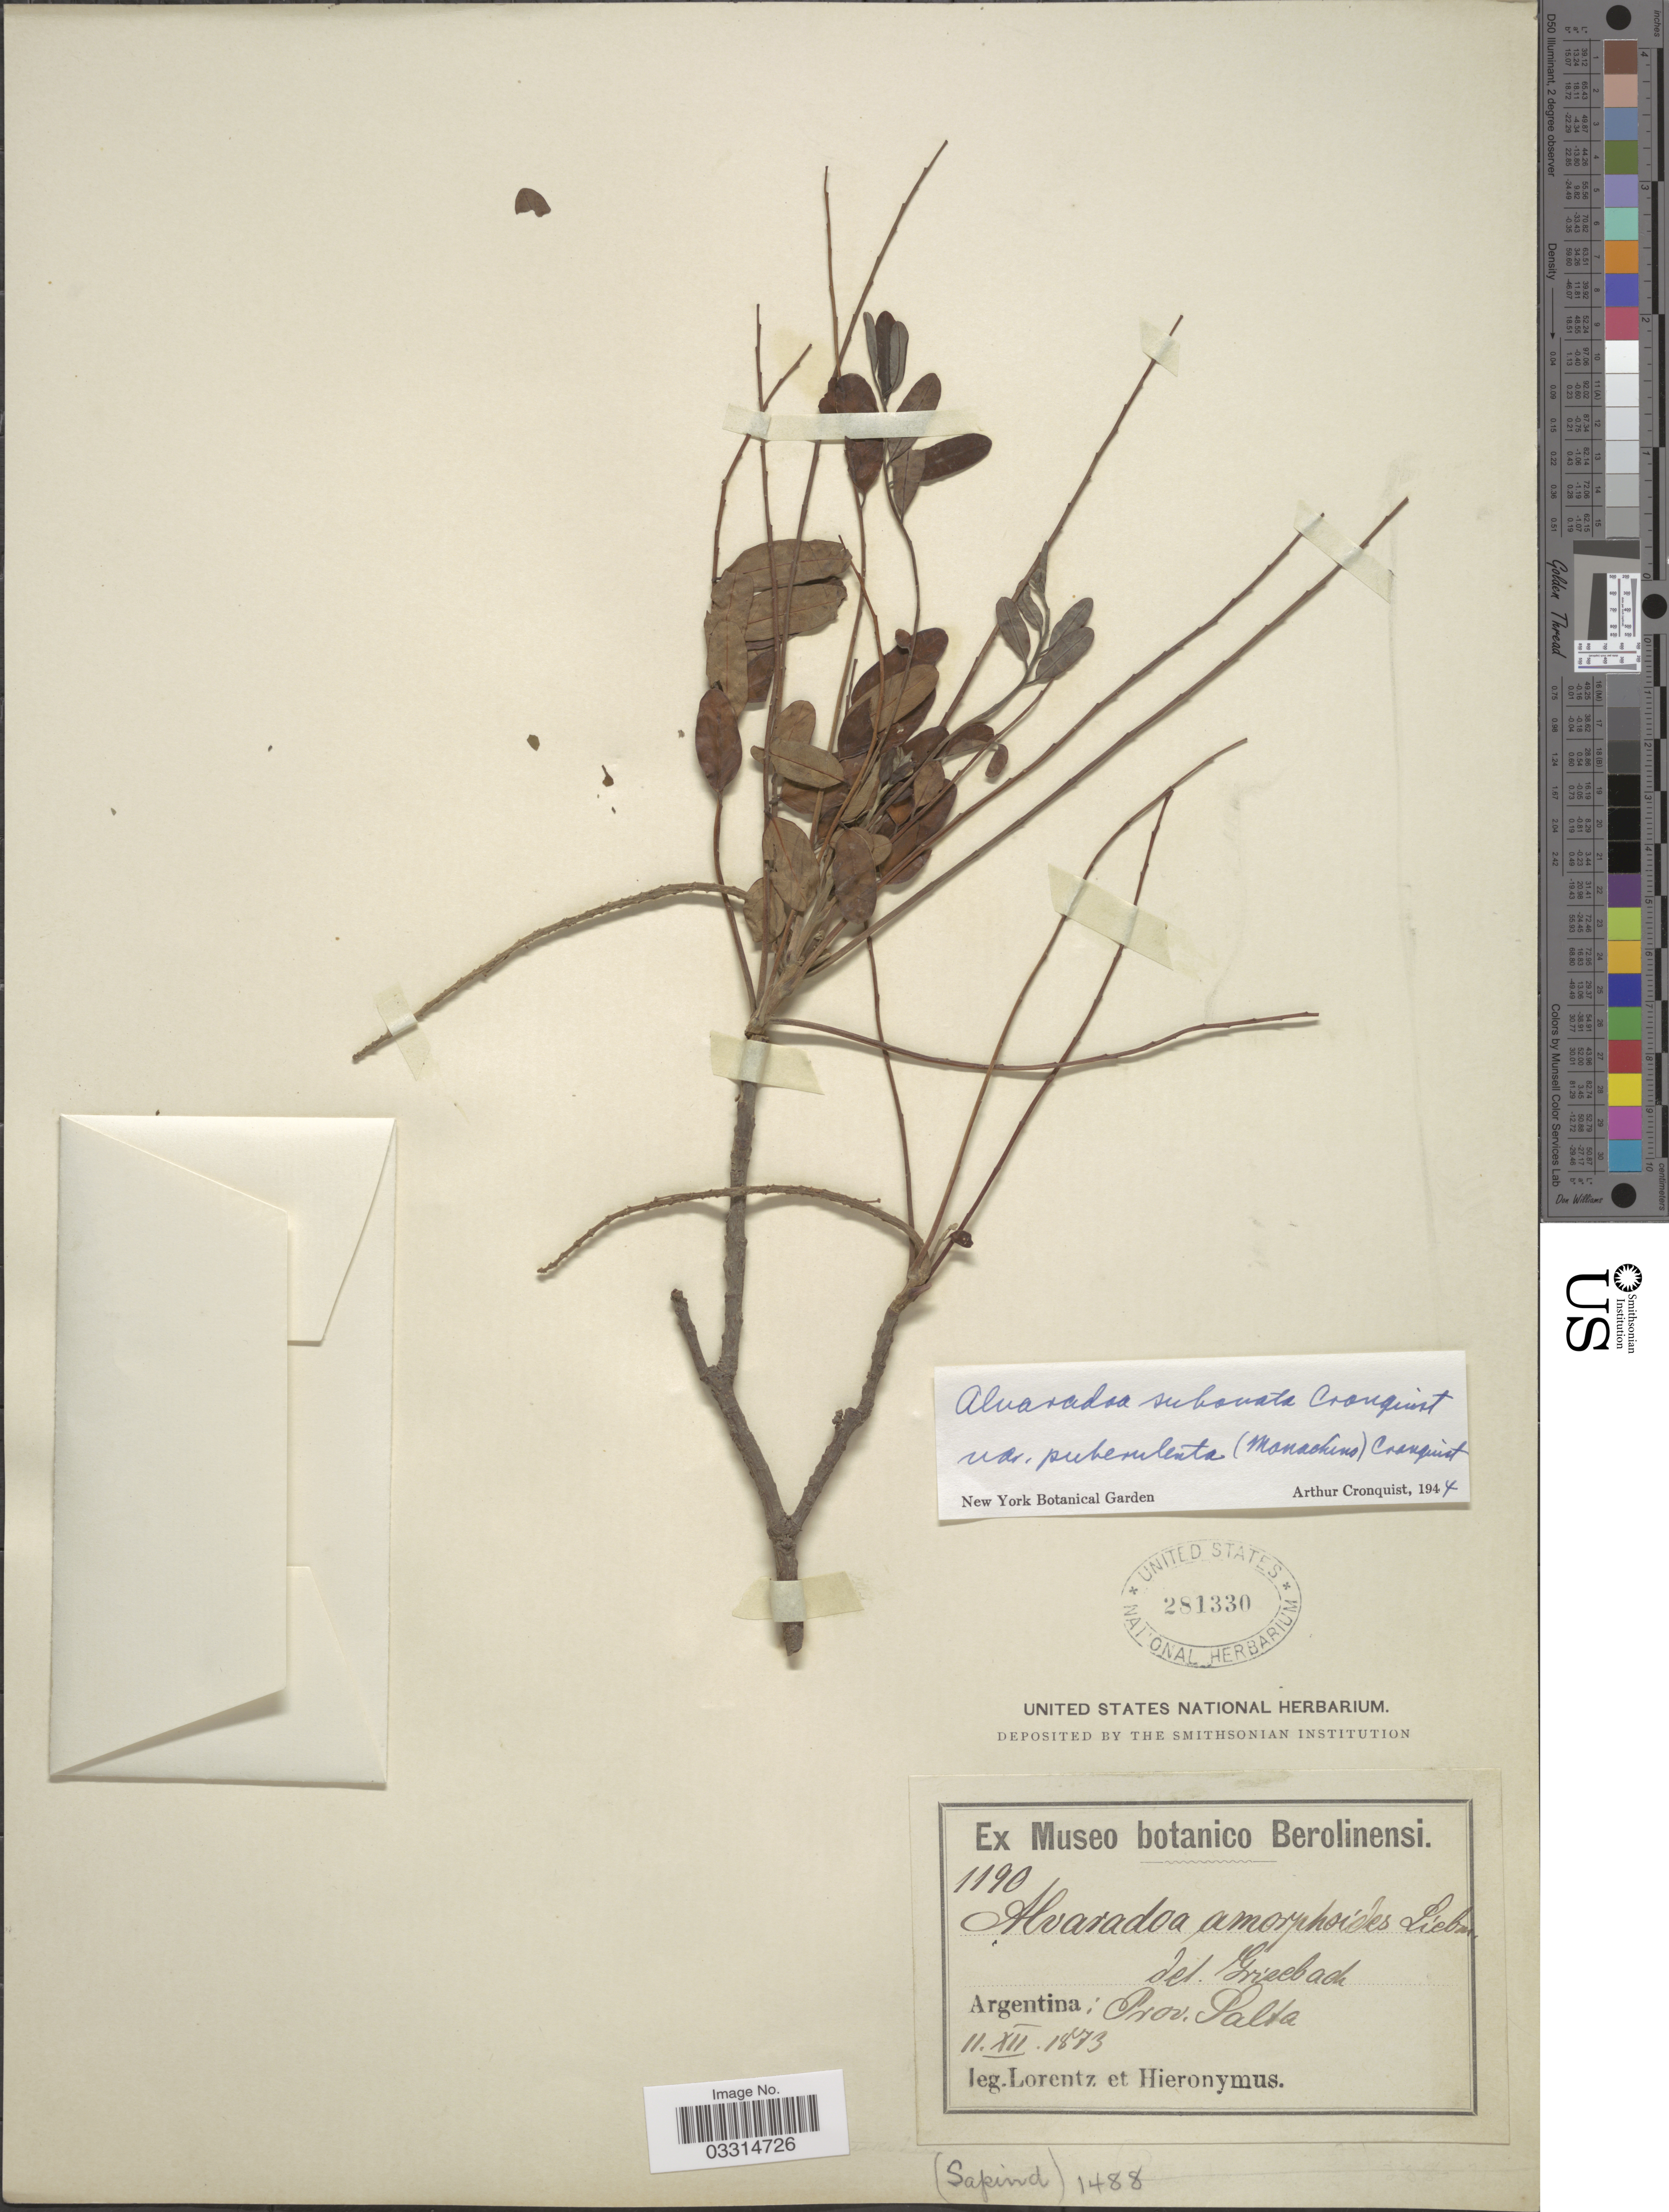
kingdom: Plantae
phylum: Tracheophyta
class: Magnoliopsida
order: Picramniales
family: Picramniaceae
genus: Alvaradoa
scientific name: Alvaradoa subovata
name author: Cronq.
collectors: -. Lorentz & -. Hieronymus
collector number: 1190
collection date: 1873-12-11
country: Argentina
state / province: Salta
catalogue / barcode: US 281330